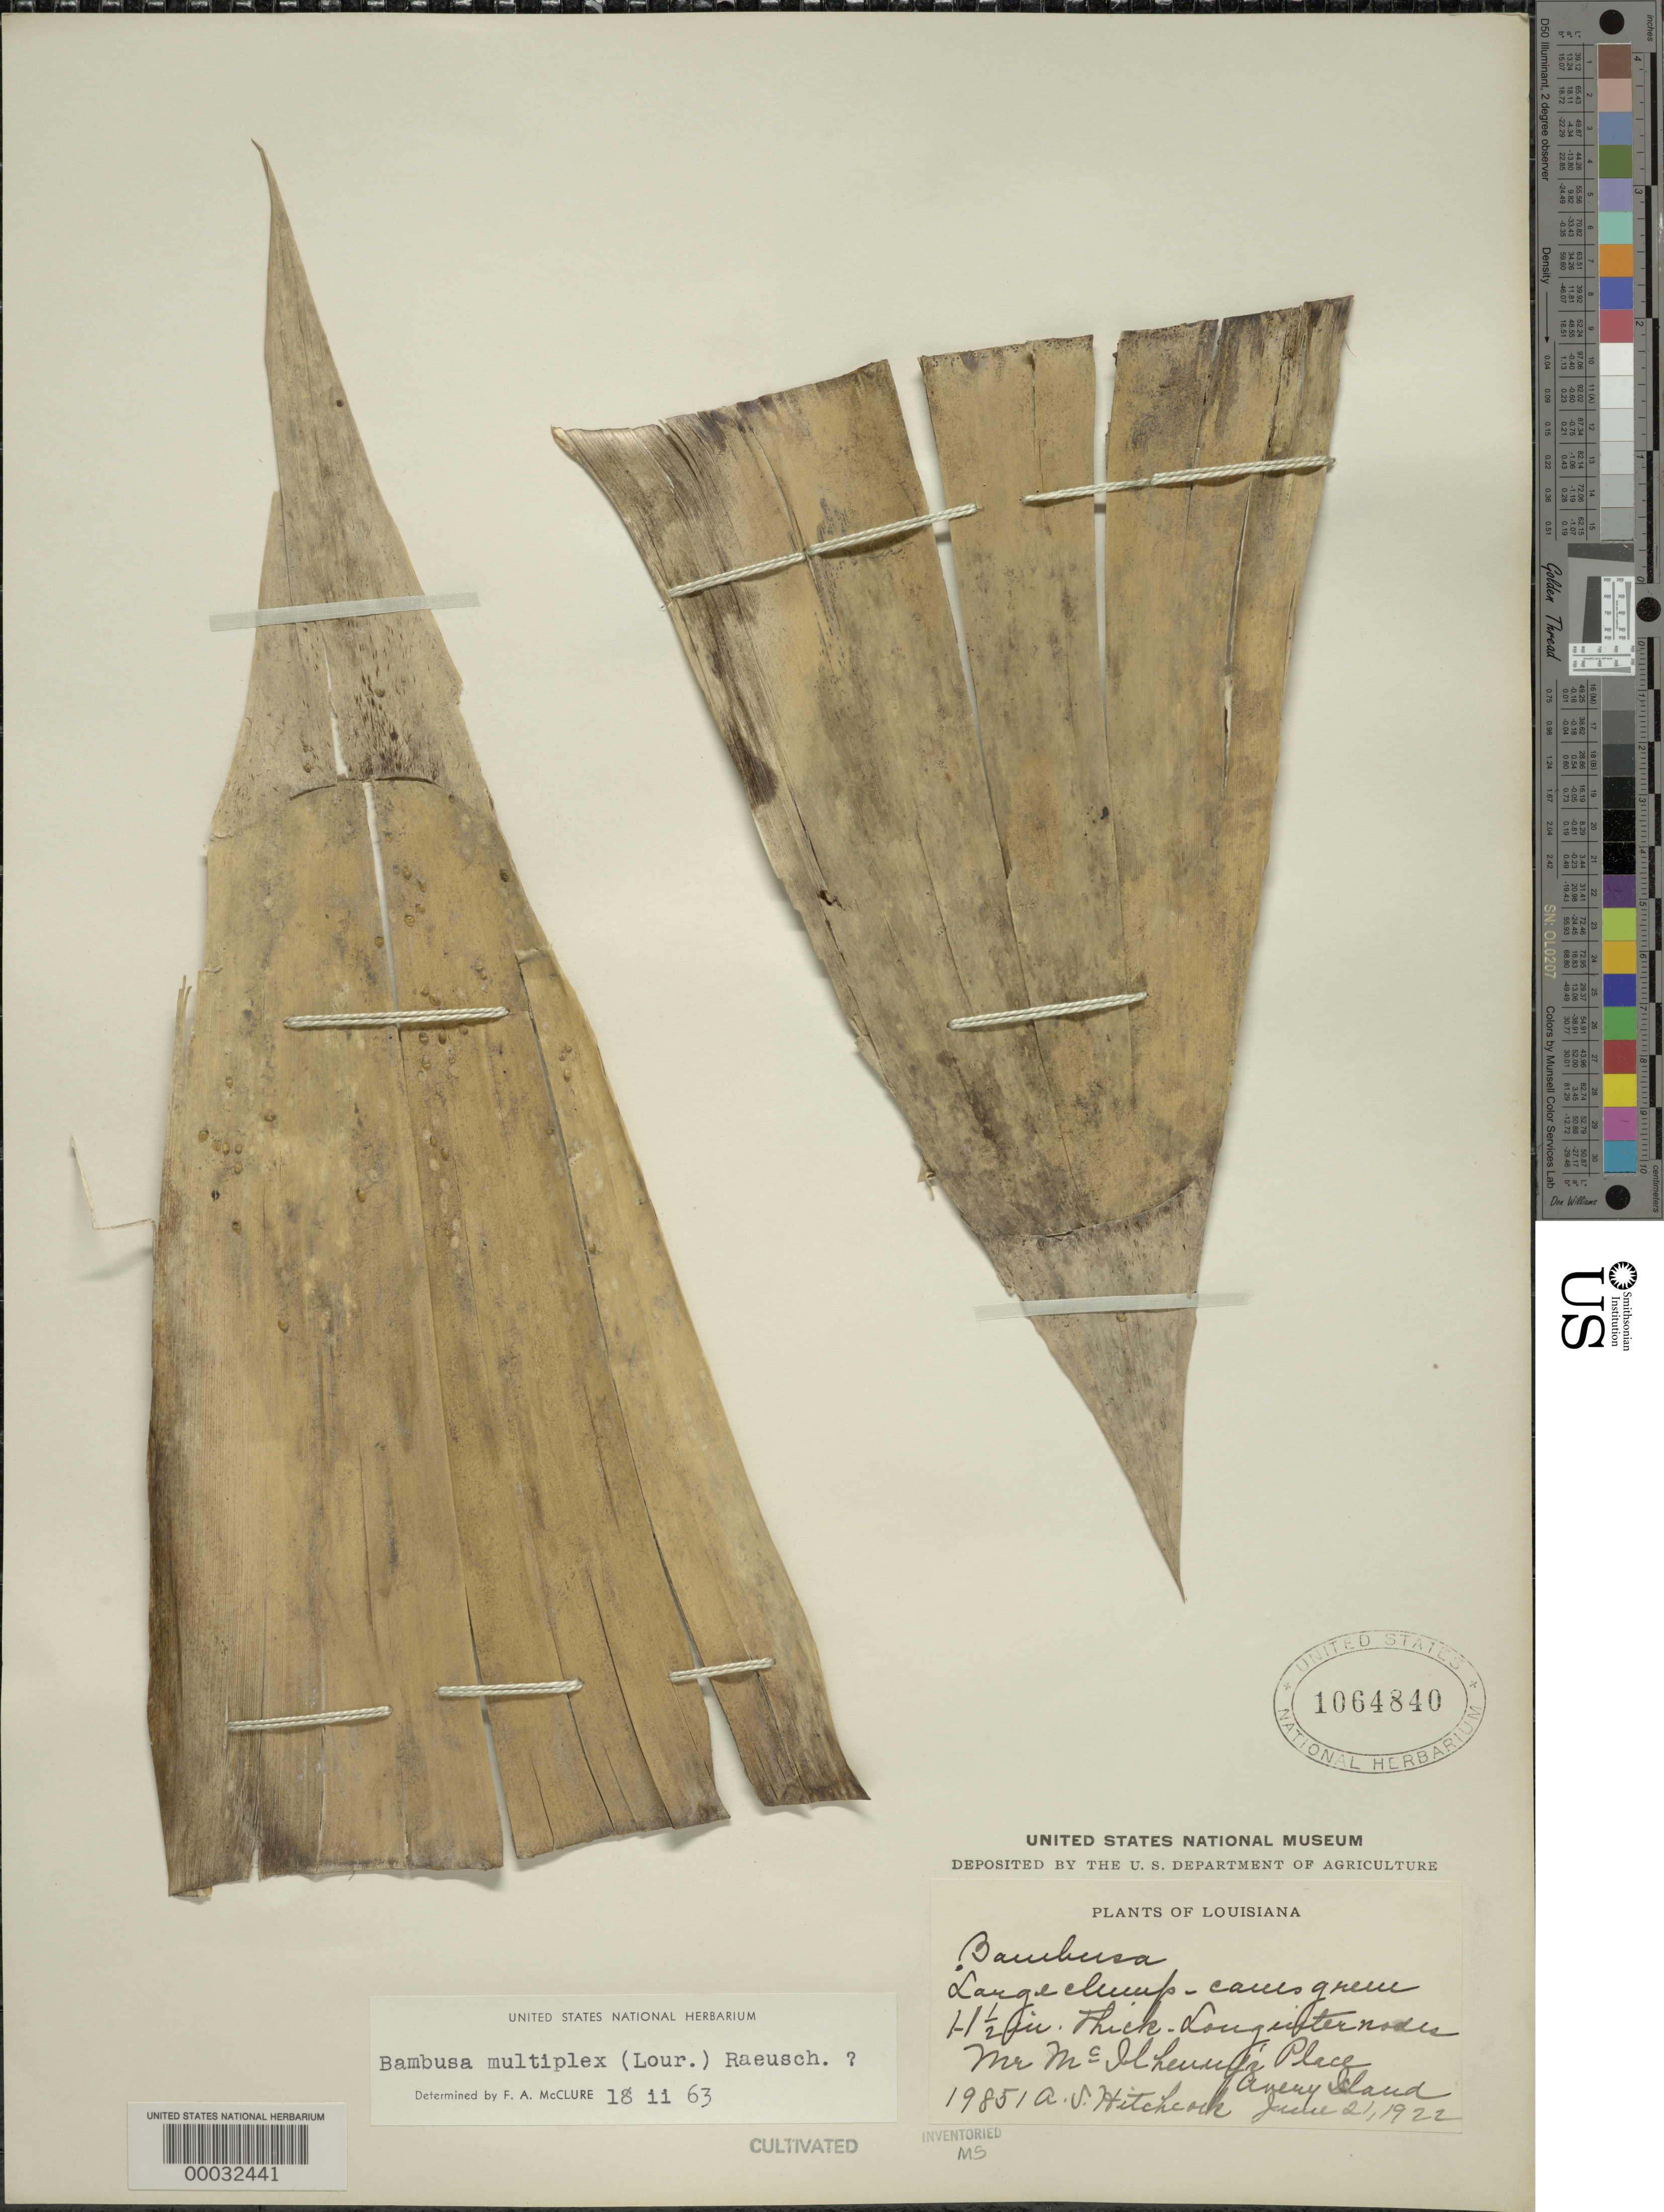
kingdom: Plantae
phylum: Tracheophyta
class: Liliopsida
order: Poales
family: Poaceae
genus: Bambusa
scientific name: Bambusa multiplex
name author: (Lour.) Raeusch. ex Schult. & Schult. f.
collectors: A. S. Hitchcock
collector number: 19851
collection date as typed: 21 Jun 1922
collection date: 1922-06-21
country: United States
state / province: Louisiana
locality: Avery island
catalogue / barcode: US 1064840